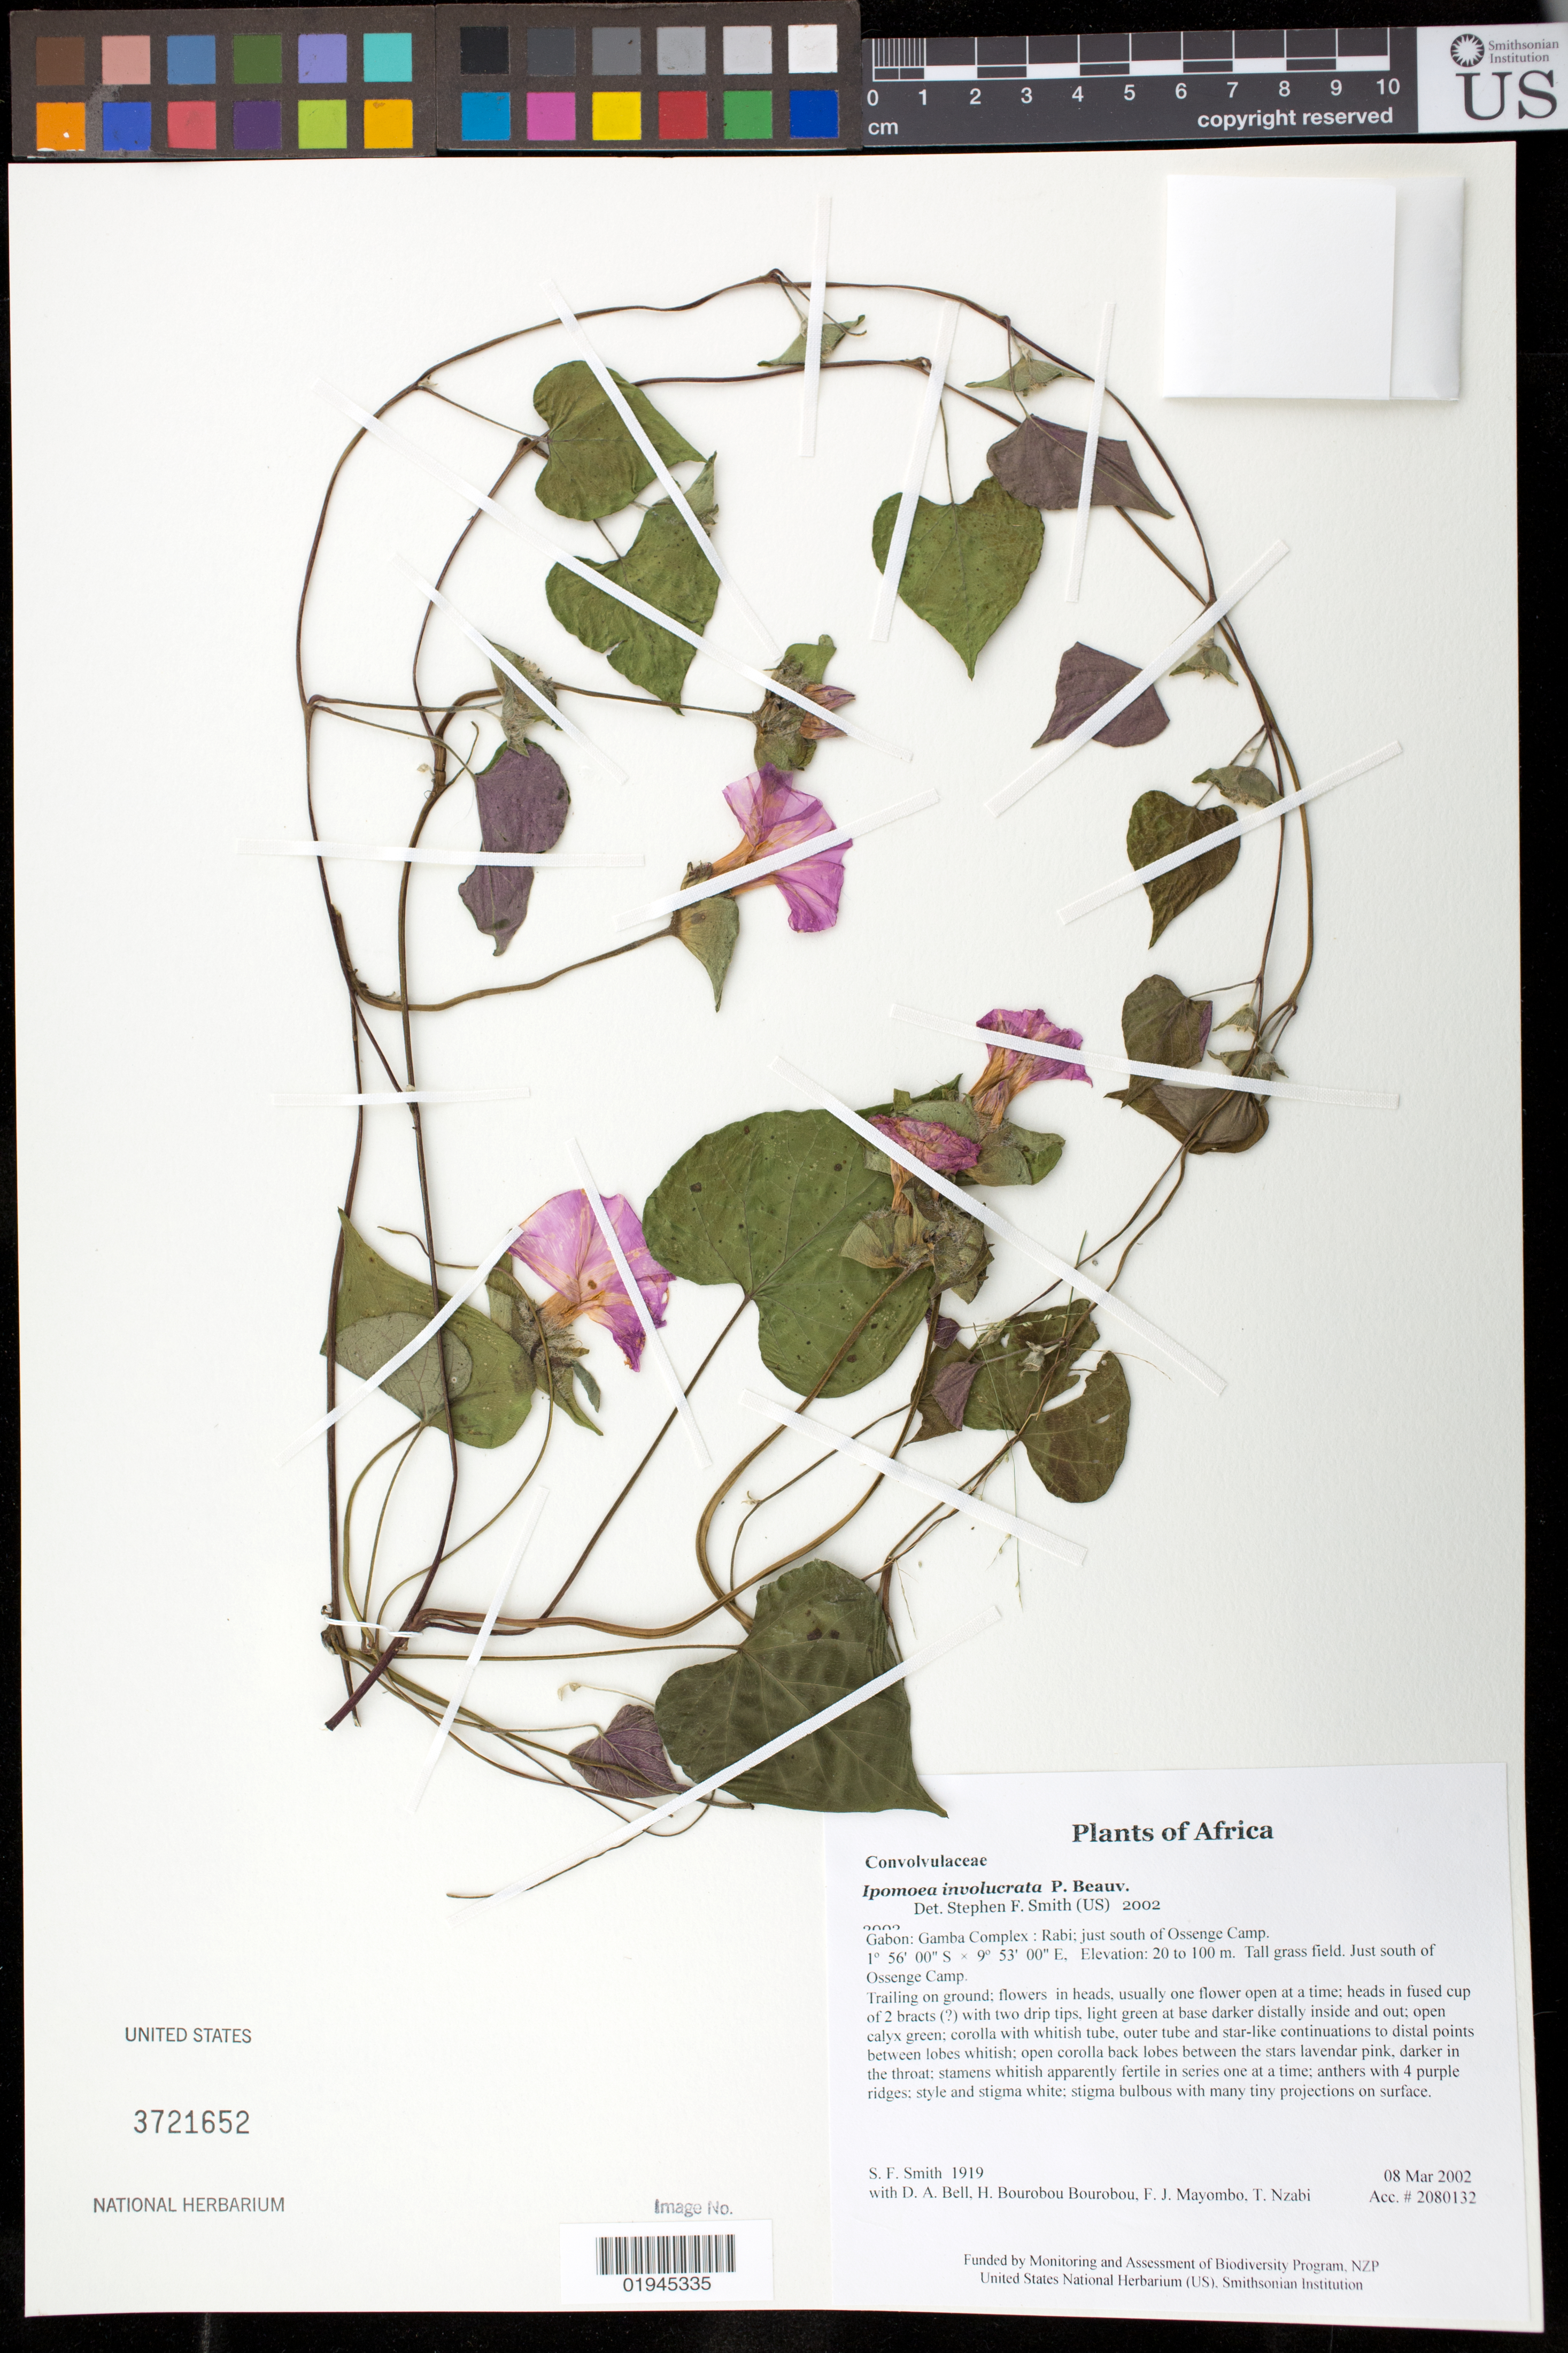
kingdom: Plantae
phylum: Tracheophyta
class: Magnoliopsida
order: Solanales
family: Convolvulaceae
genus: Ipomoea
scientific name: Ipomoea involucrata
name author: P. Beauv.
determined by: Smith, Stephen F., (US), NMNH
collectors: S.F. Smith, D. A. Bell, H. Bourobou Bourobou & F. J. Mayombo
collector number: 1919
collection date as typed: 08 Mar 2002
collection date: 2002-03-08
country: Gabon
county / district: Gamba Complex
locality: Rabi; just south of Ossenge Camp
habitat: Tall grass field. Just south of Ossenge Camp.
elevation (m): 20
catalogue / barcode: US 3721652